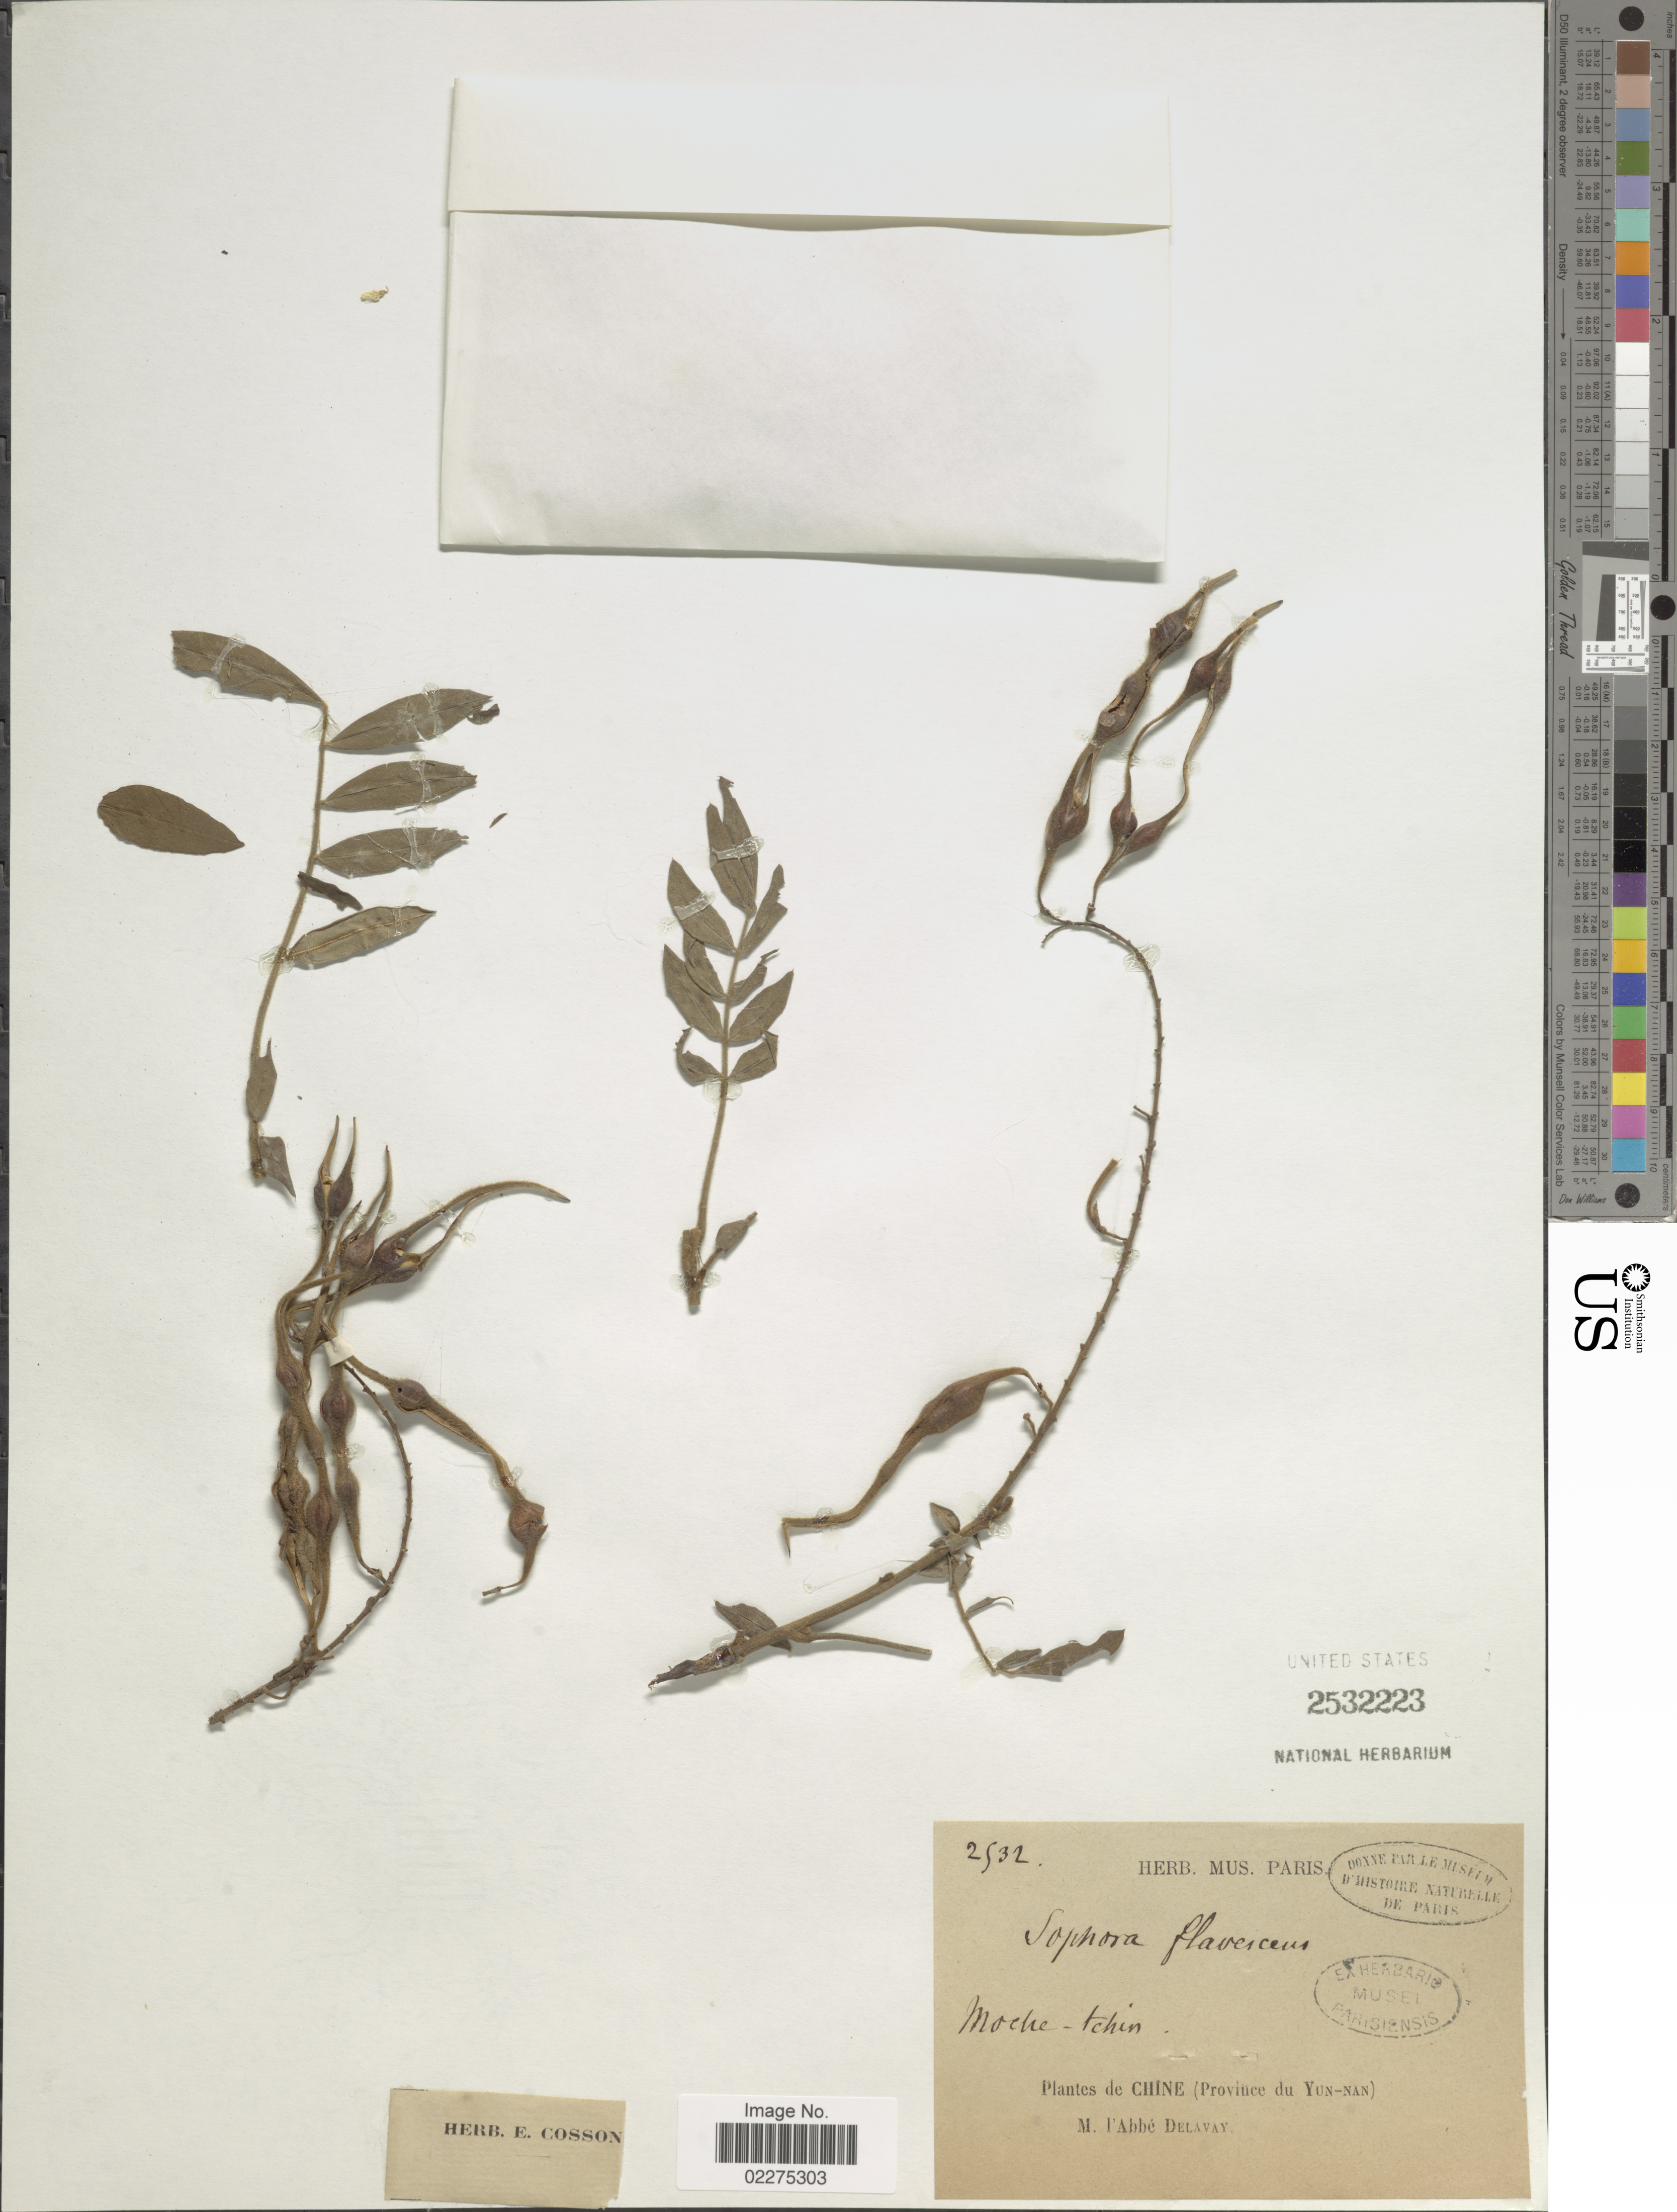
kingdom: Plantae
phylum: Tracheophyta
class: Magnoliopsida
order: Fabales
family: Fabaceae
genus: Sophora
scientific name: Sophora flavescens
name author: Aiton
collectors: P. Delavay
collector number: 2532*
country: China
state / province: Yunnan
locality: Moche-tchin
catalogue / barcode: US 2532223